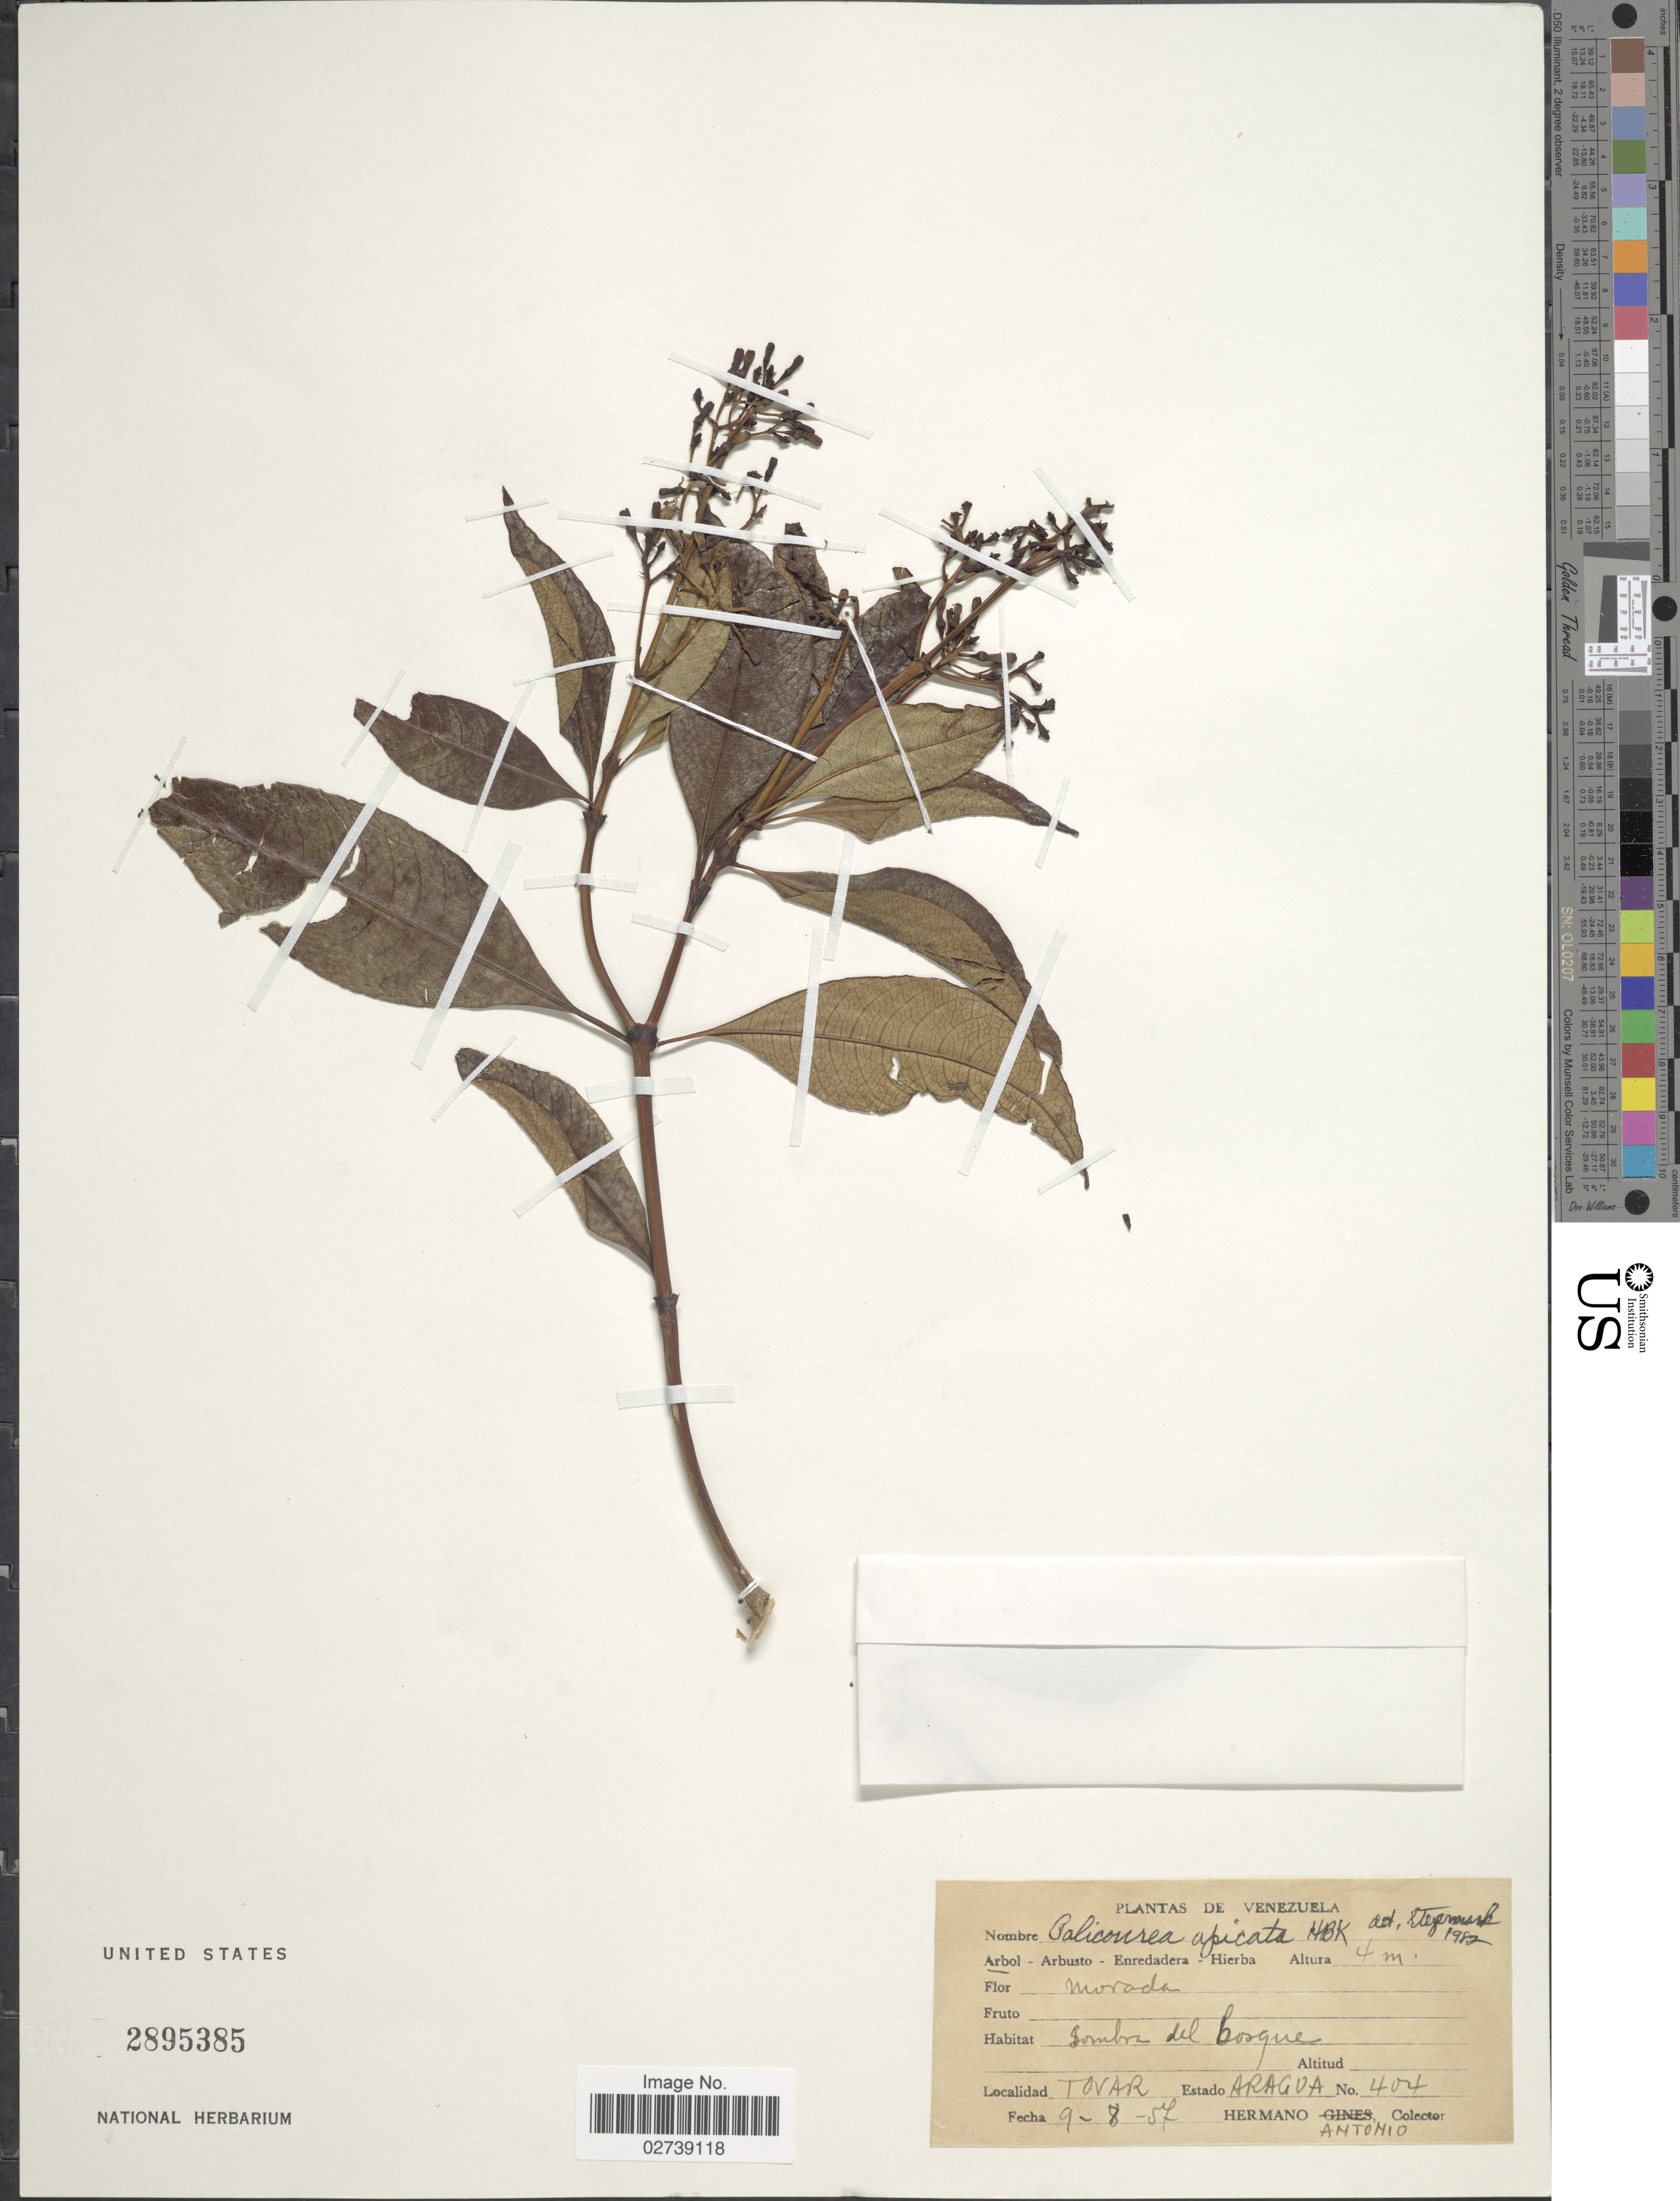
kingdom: Plantae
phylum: Tracheophyta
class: Magnoliopsida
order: Gentianales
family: Rubiaceae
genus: Palicourea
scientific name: Palicourea apicata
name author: Kunth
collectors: H. Antonio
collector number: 404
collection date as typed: Transcribed d/m/y: 9/8/57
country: Venezuela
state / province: Aragua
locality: Tovar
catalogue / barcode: US 2895385